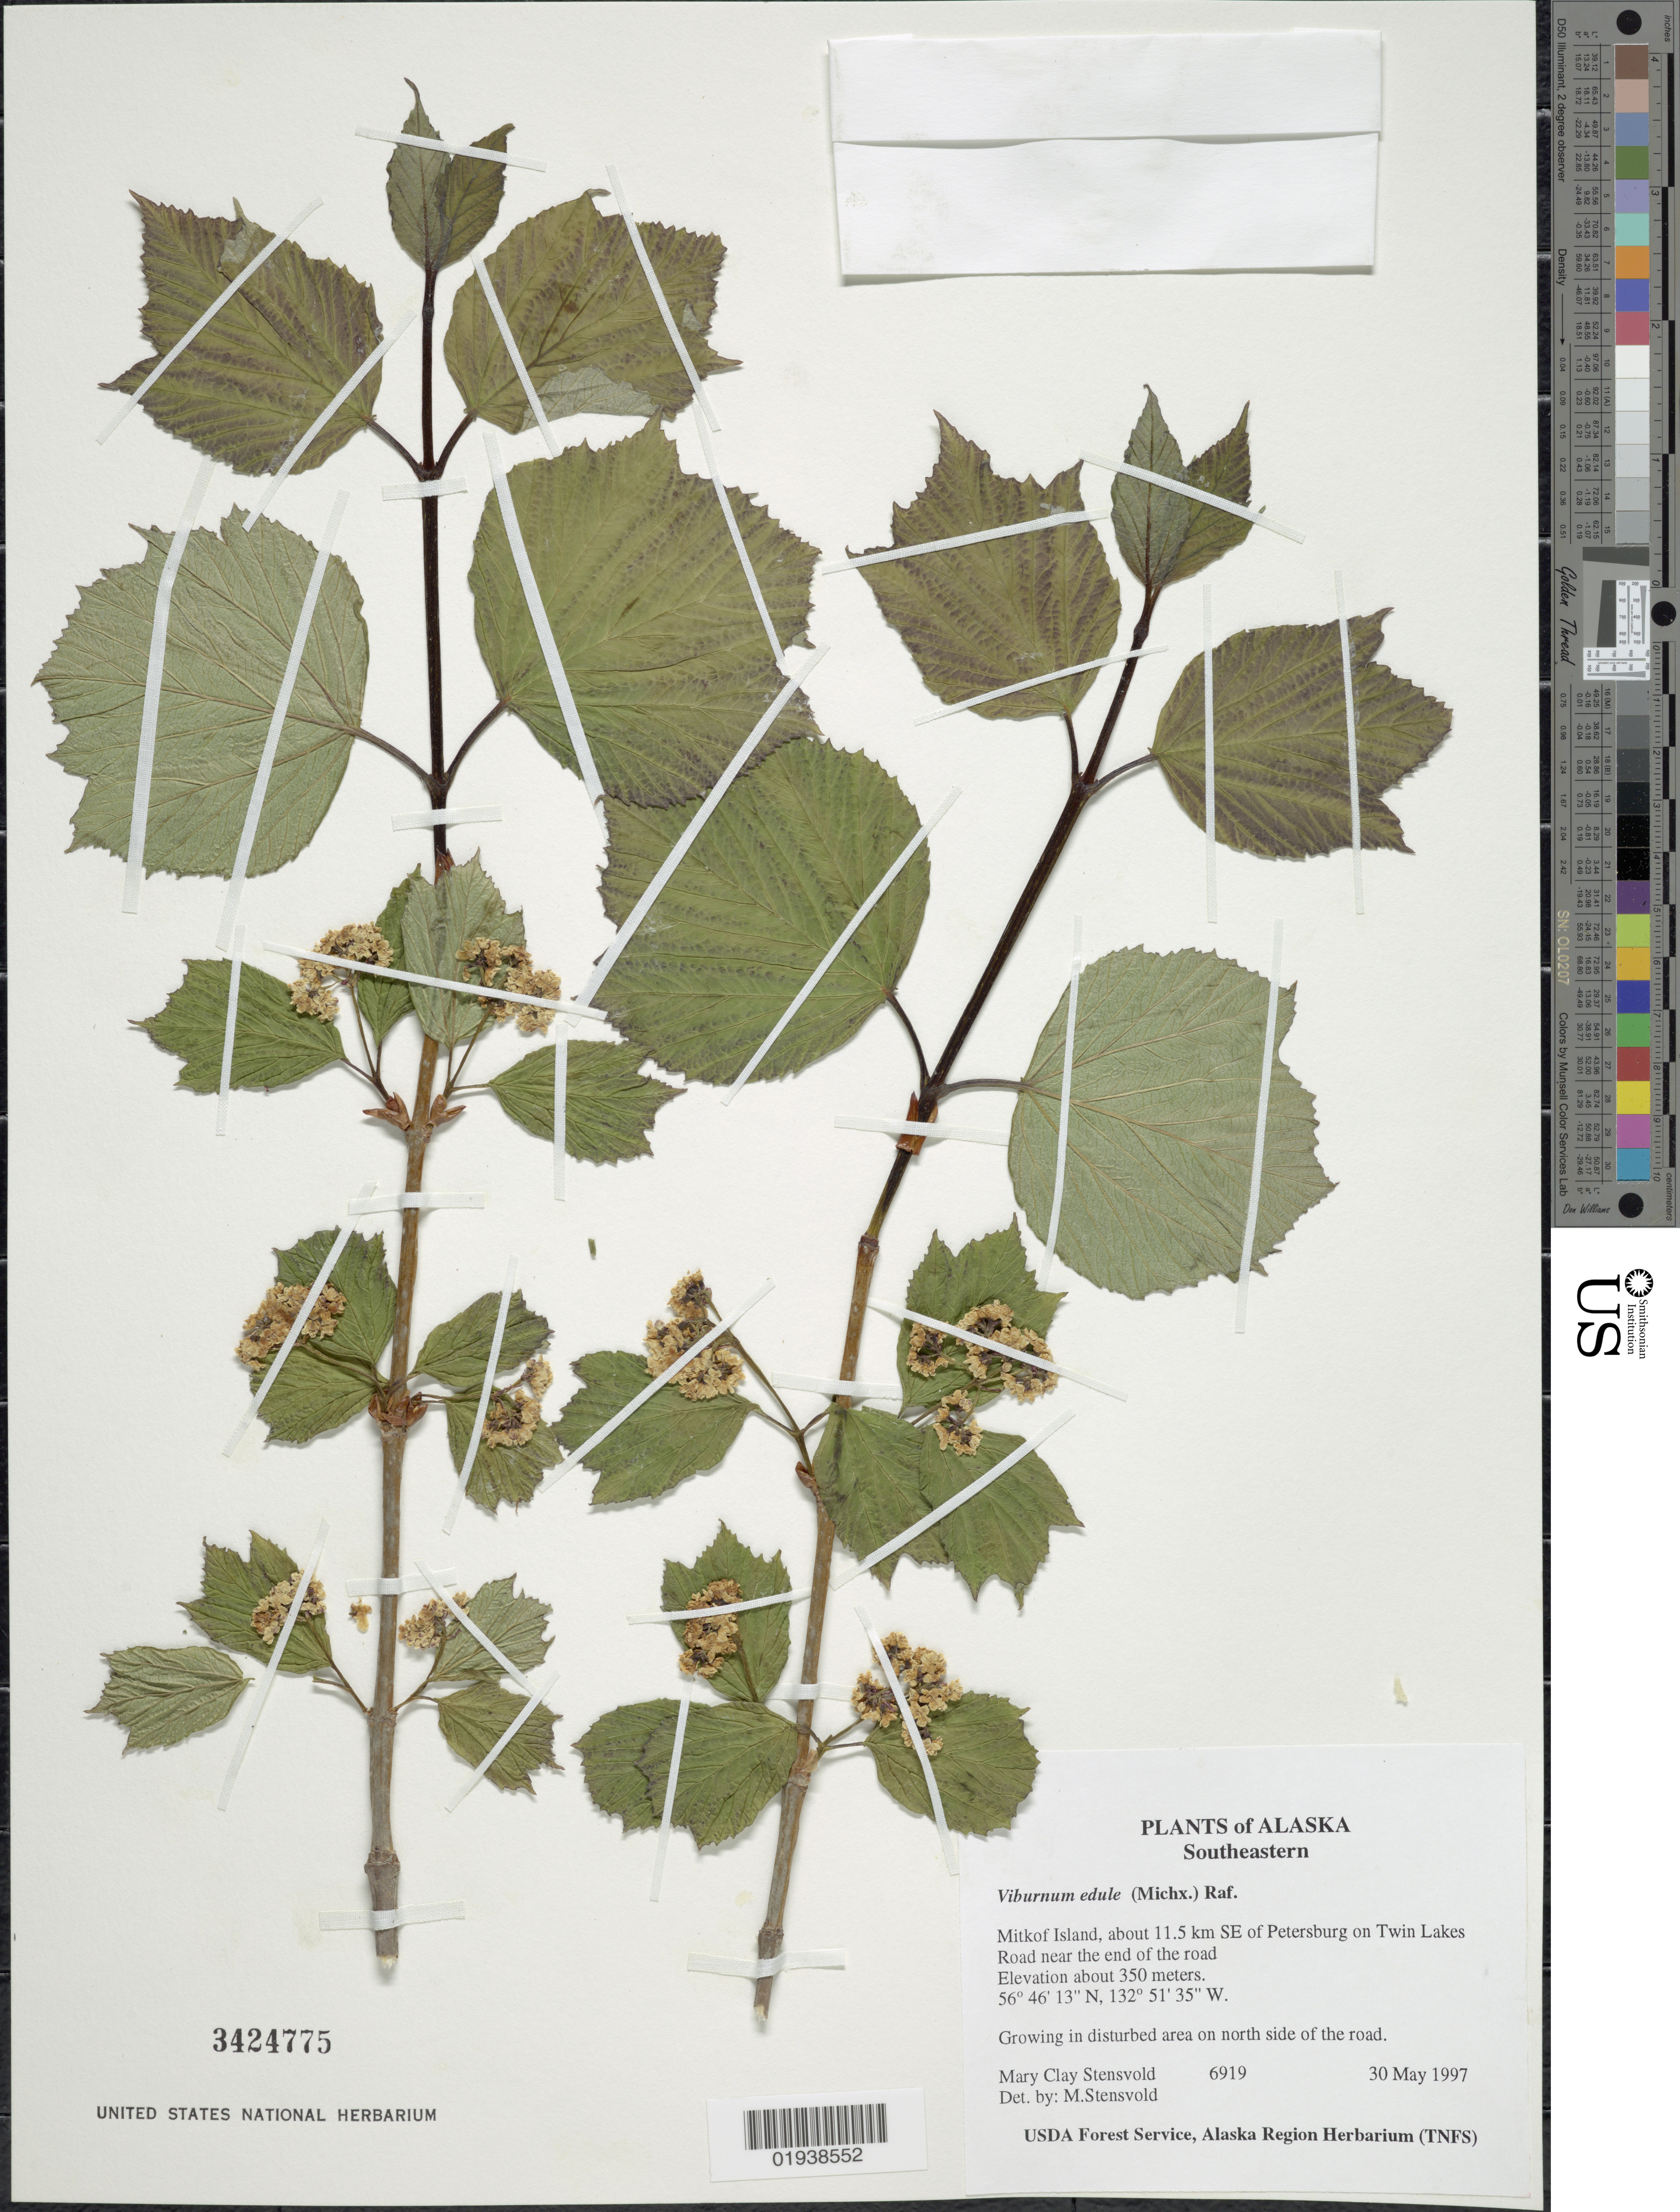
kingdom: Plantae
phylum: Tracheophyta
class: Magnoliopsida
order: Dipsacales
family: Viburnaceae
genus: Viburnum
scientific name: Viburnum edule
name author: (Michx.) Raf.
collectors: M. Stensvold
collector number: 6919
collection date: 1997-05-30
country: United States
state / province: Alaska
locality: Southeastern, Mitkof Island, about 11.5 km SE of Petersburg on Twin Lakes, Road near the end of the road.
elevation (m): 350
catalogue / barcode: US 3424775